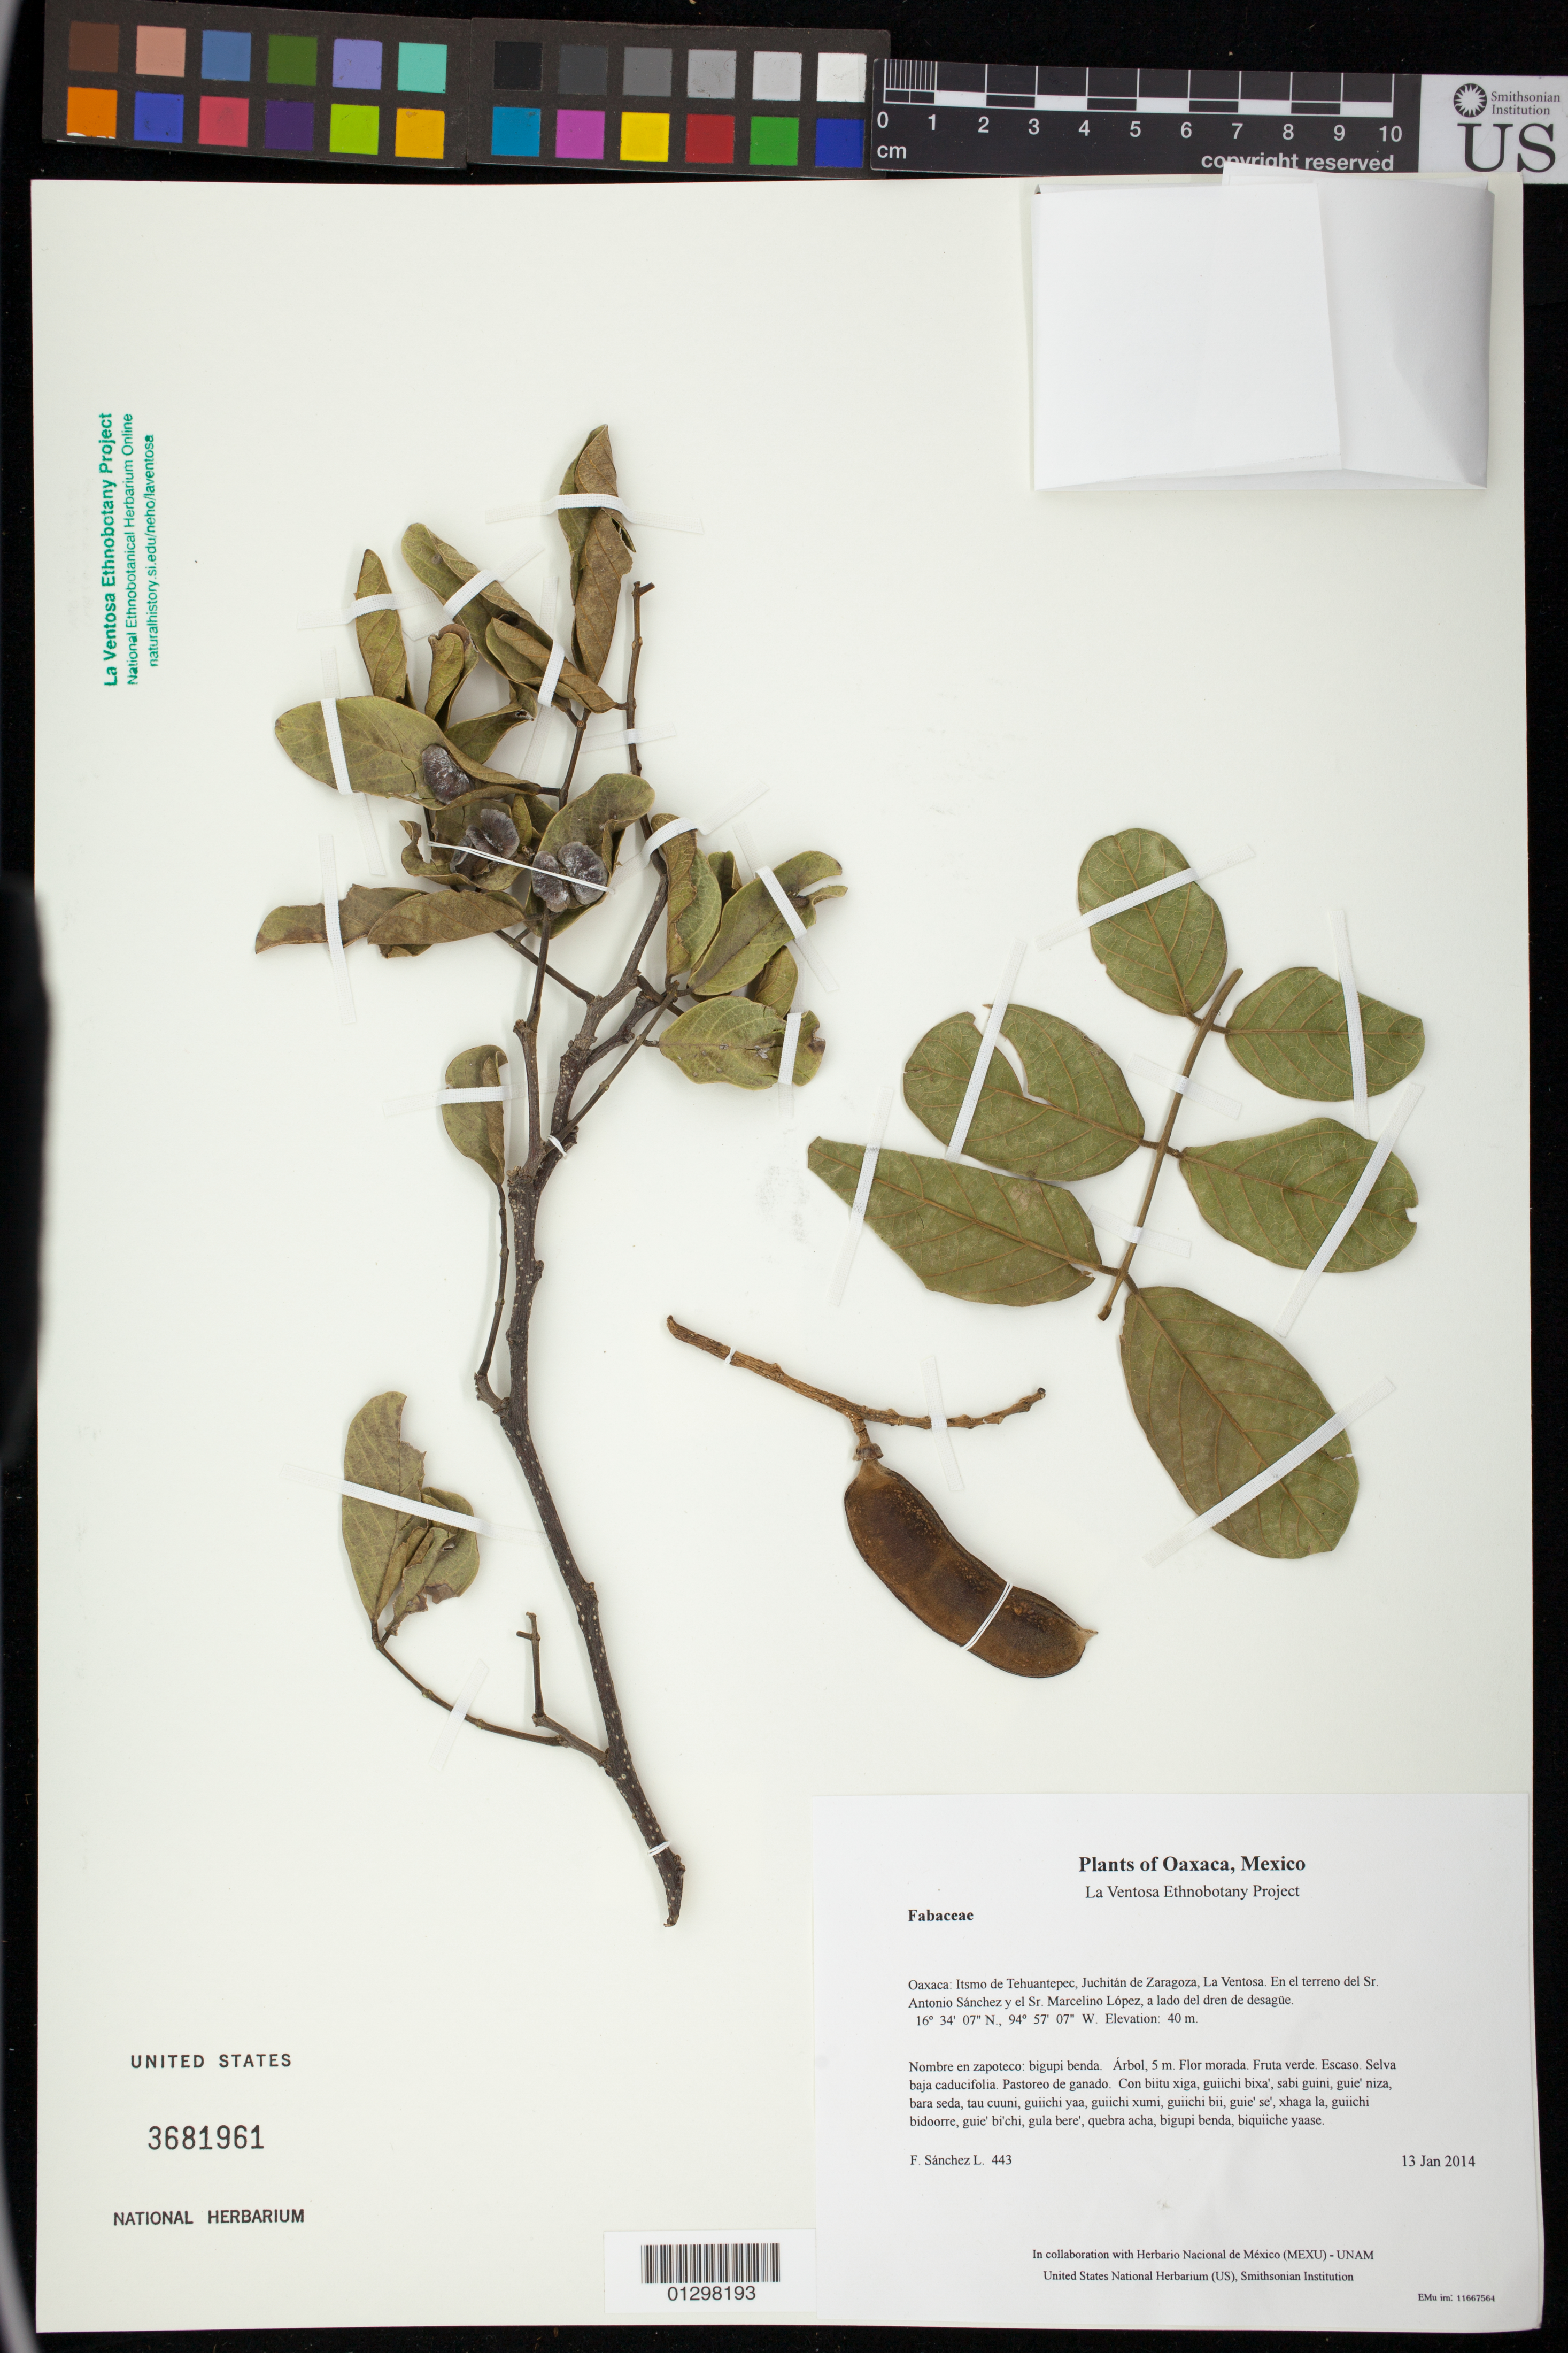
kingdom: Plantae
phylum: Tracheophyta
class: Magnoliopsida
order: Fabales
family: Fabaceae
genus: Lonchocarpus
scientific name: Lonchocarpus palmeri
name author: Rose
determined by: Sousa S., Mario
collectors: F. Sánchez L.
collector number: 443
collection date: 2014-01-13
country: Mexico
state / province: Oaxaca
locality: Itsmo de Tehuantepec, Juchitán de Zaragoza, La Ventosa. En el terreno del Sr. Antonio Sánchez y el Sr. Marcelino López, a lado del dren de desagüe.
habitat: Selva baja caducifolia. Pastoreo de ganado.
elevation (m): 40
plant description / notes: JEBOT, MEXU, SERO, US; Yaga. 5 m. Guie' nagu. Cuaananaxhi naga'. Huaxie'.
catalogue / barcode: US 3681961